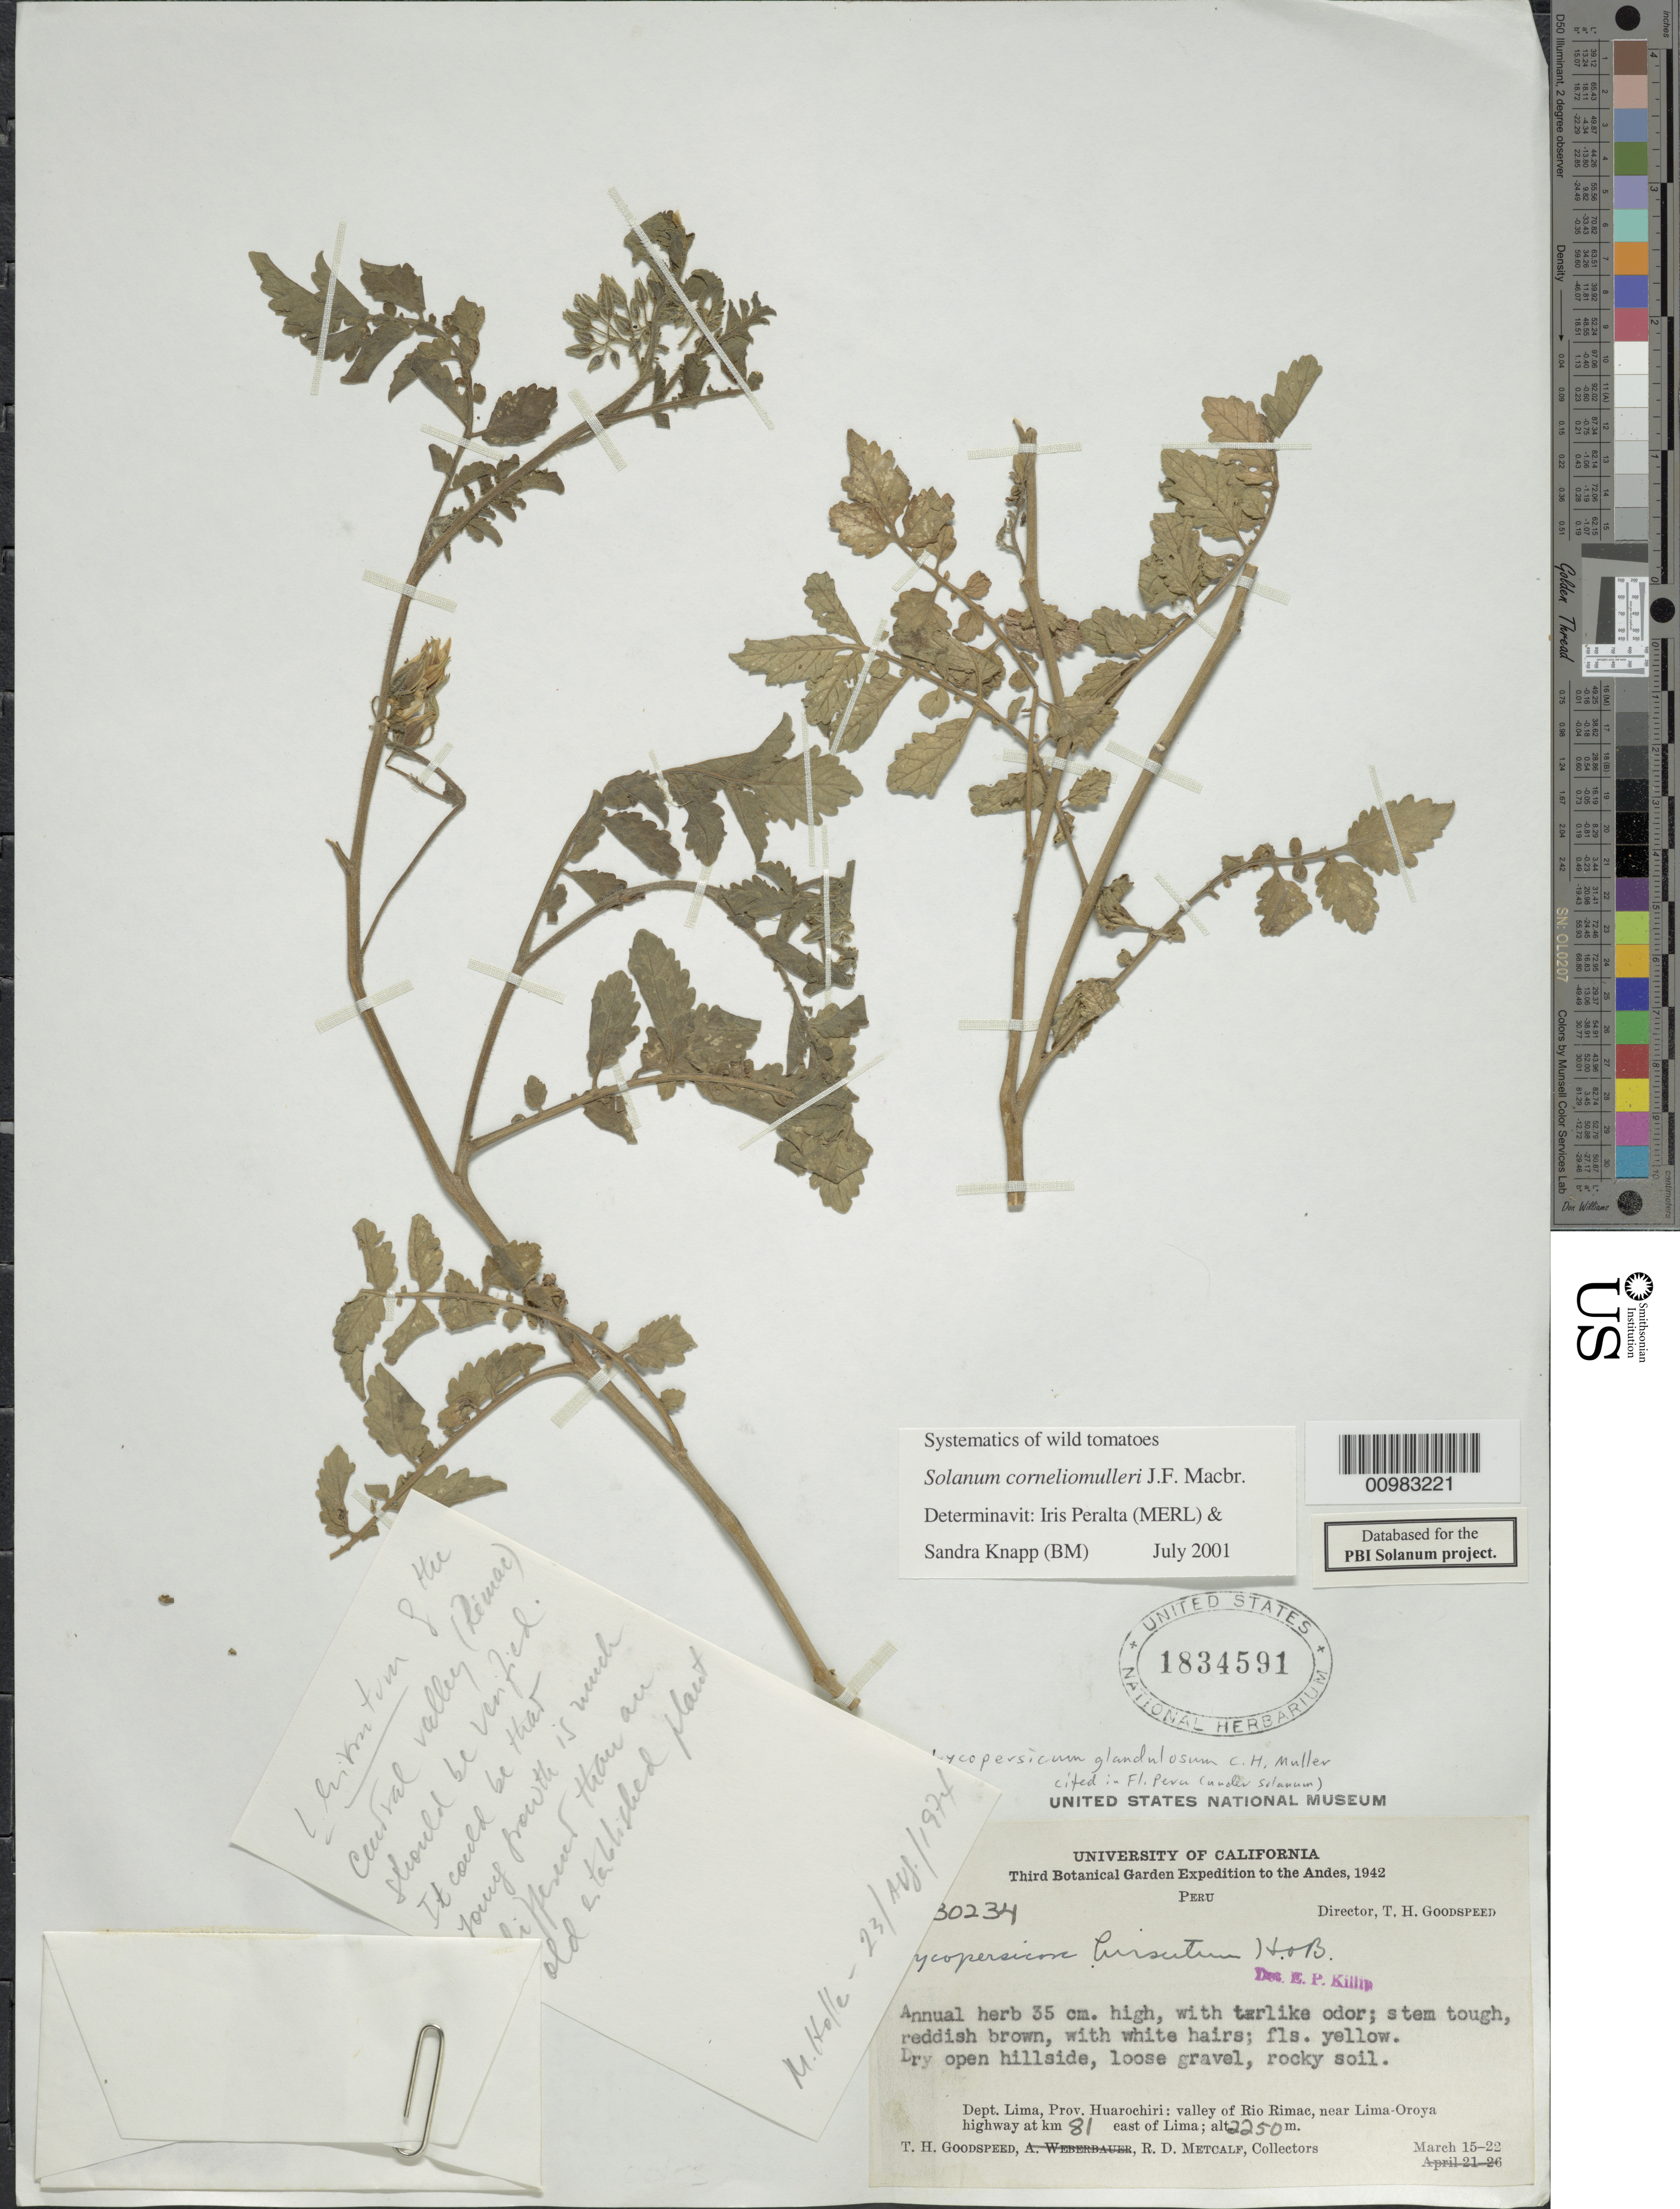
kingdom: Plantae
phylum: Tracheophyta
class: Magnoliopsida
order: Solanales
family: Solanaceae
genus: Solanum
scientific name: Solanum corneliomulleri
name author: J.F. Macbr.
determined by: Peralta, Iris E.; Knapp, S. D.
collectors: T. Goodspeed & R. D. Metcalf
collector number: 30234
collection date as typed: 15 Mar 1942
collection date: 1942-03-15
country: Peru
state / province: Lima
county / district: Huarochirí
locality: valley of Río Rimac, near Lima-Oroya highway at km 81 E of Lima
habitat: dry open hillside, loose gravel, rocky soil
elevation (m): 2250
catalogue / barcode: US 1834591